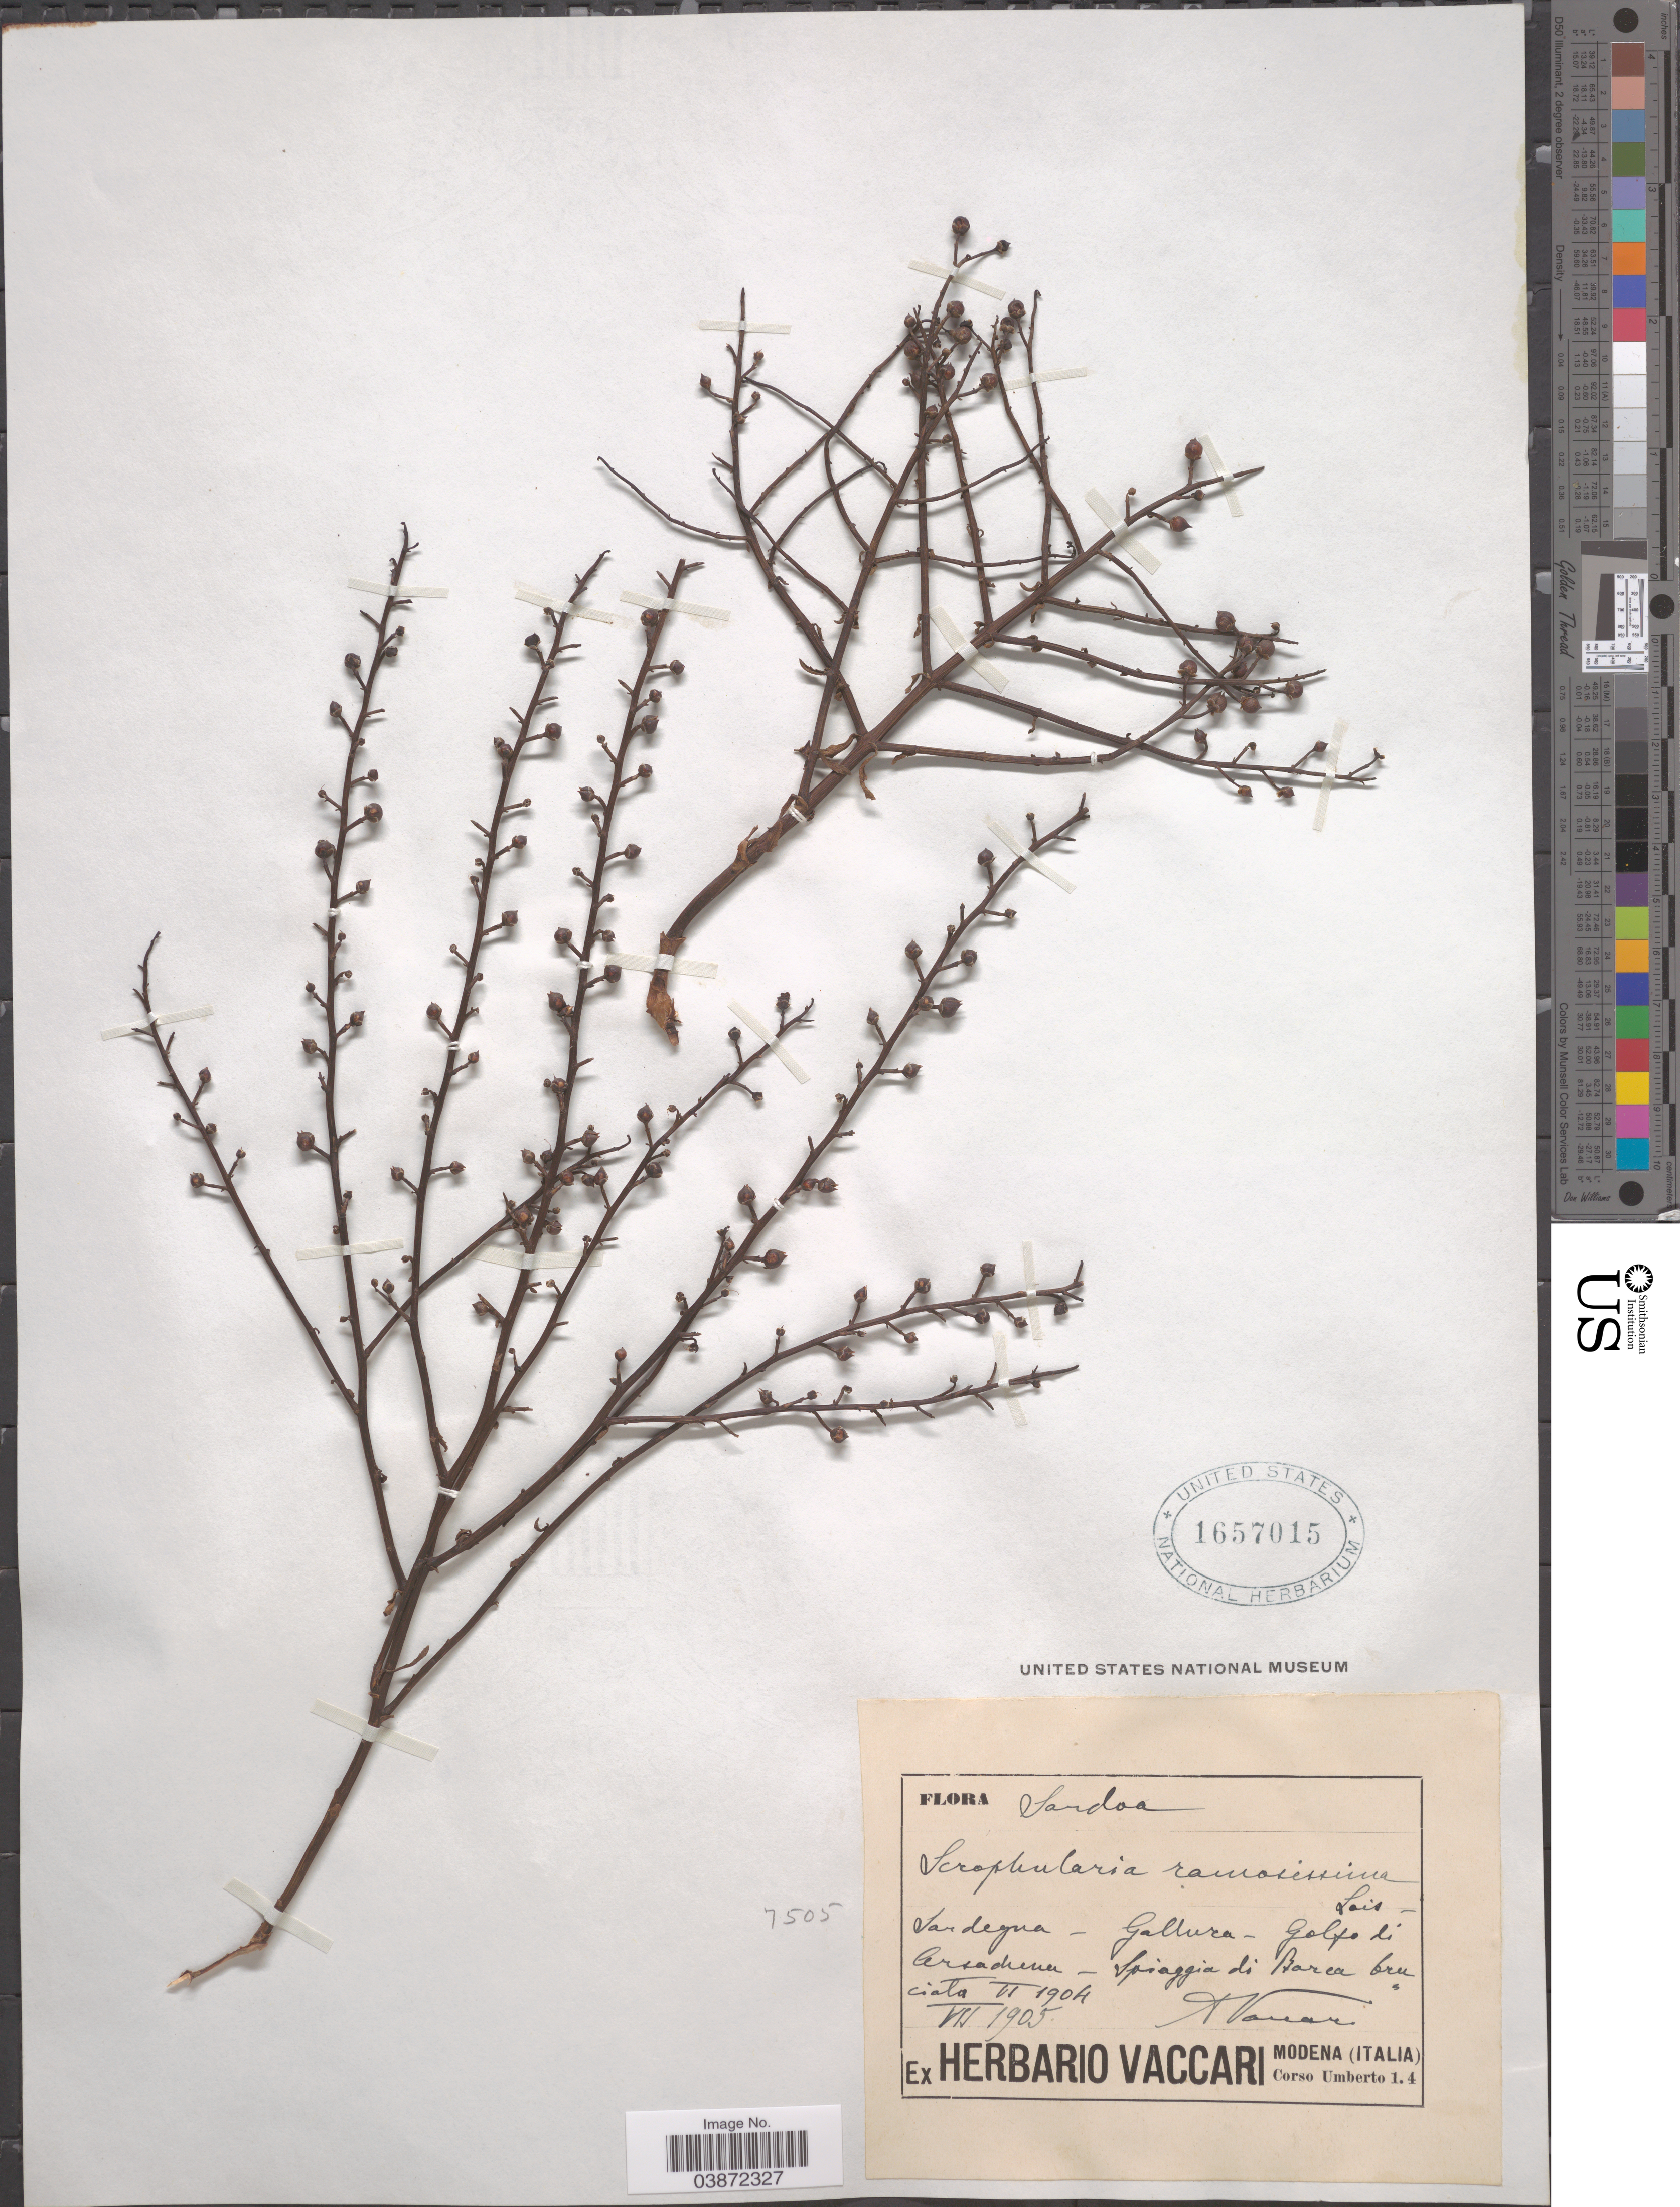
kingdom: Plantae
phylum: Tracheophyta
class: Magnoliopsida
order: Lamiales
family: Scrophulariaceae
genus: Scrophularia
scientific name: Scrophularia ramosissima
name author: Loisel.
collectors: A. Vaccari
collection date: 1904-06/1905-07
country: Italy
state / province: Sardegna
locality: Sardoa. Gallura- Golfo di Cerzaduene- Spiaggia di Barca bru ciata,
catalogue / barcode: US 1657015